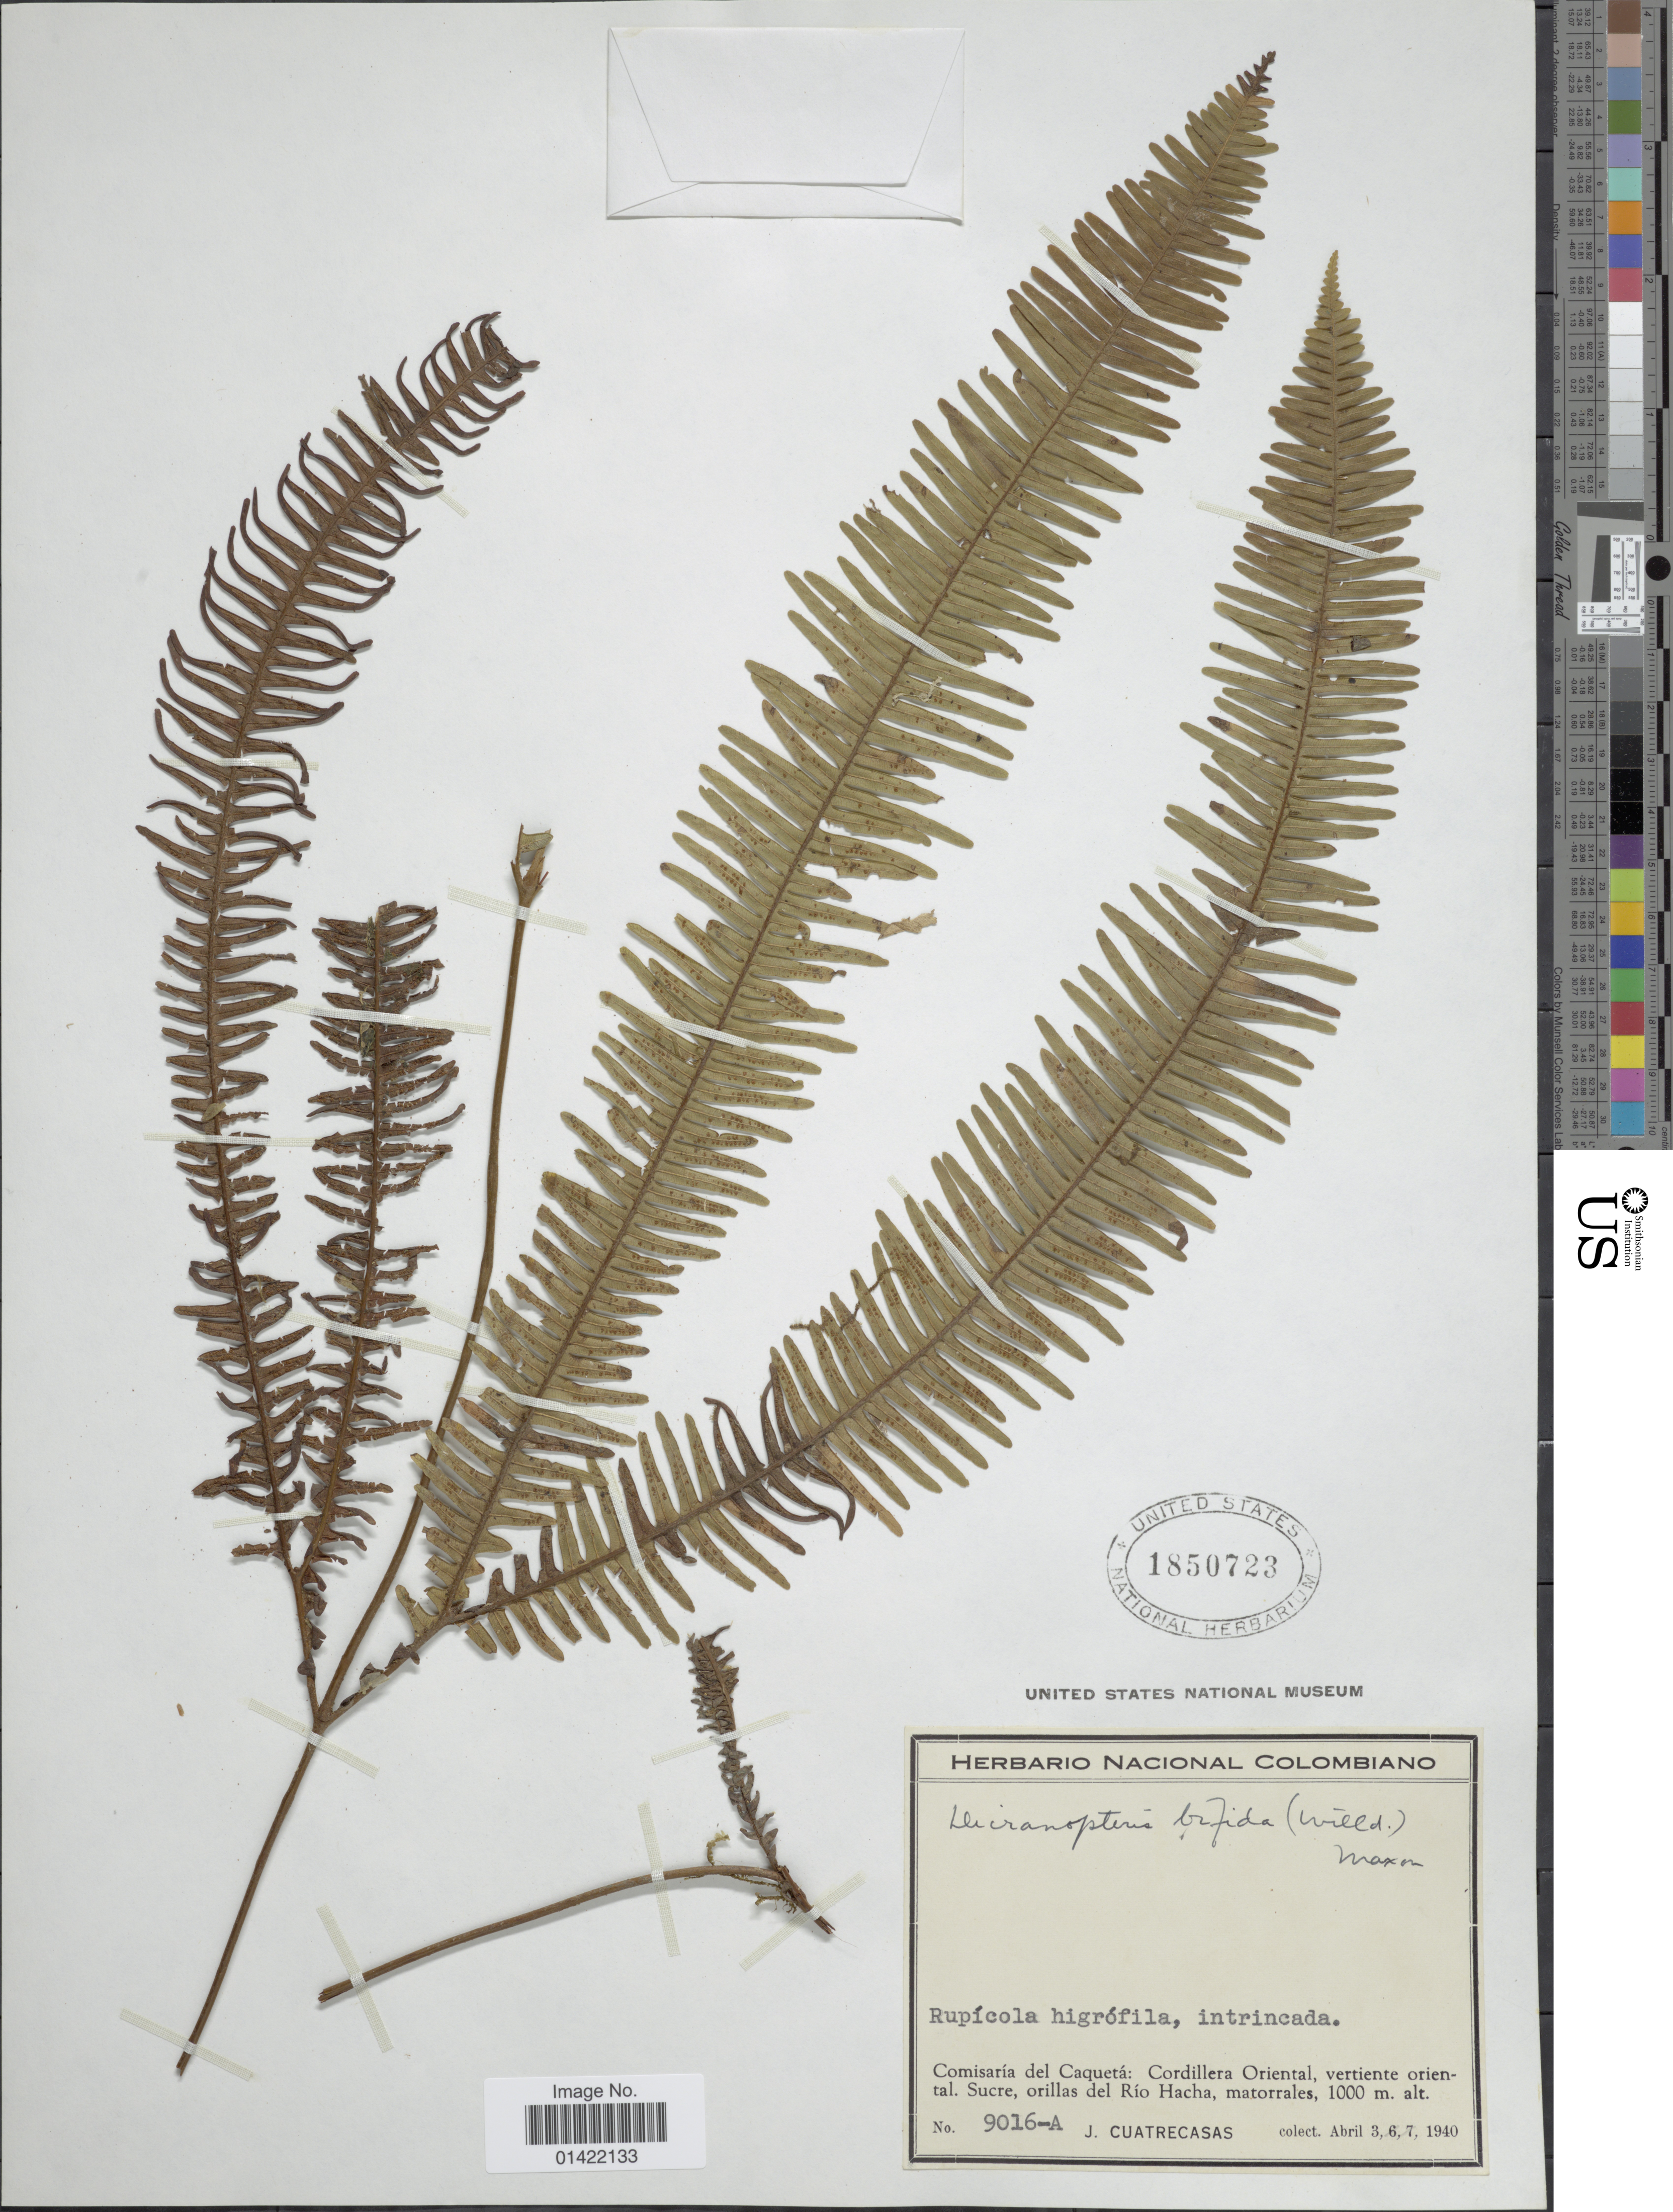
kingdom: Plantae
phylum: Tracheophyta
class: Polypodiopsida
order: Gleicheniales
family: Gleicheniaceae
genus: Sticherus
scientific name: Sticherus bifidus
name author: (Willd.) Ching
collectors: J. Cuatrecasas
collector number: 9016-A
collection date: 1940-04-03/1940-04-07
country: Colombia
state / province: Caquetá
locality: Comisaria del Caqueta: Cordillera Oriental, vertiente oriental. Suvre, orillas del Rio Hacha, matorrales.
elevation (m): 1000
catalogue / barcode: US 1850723